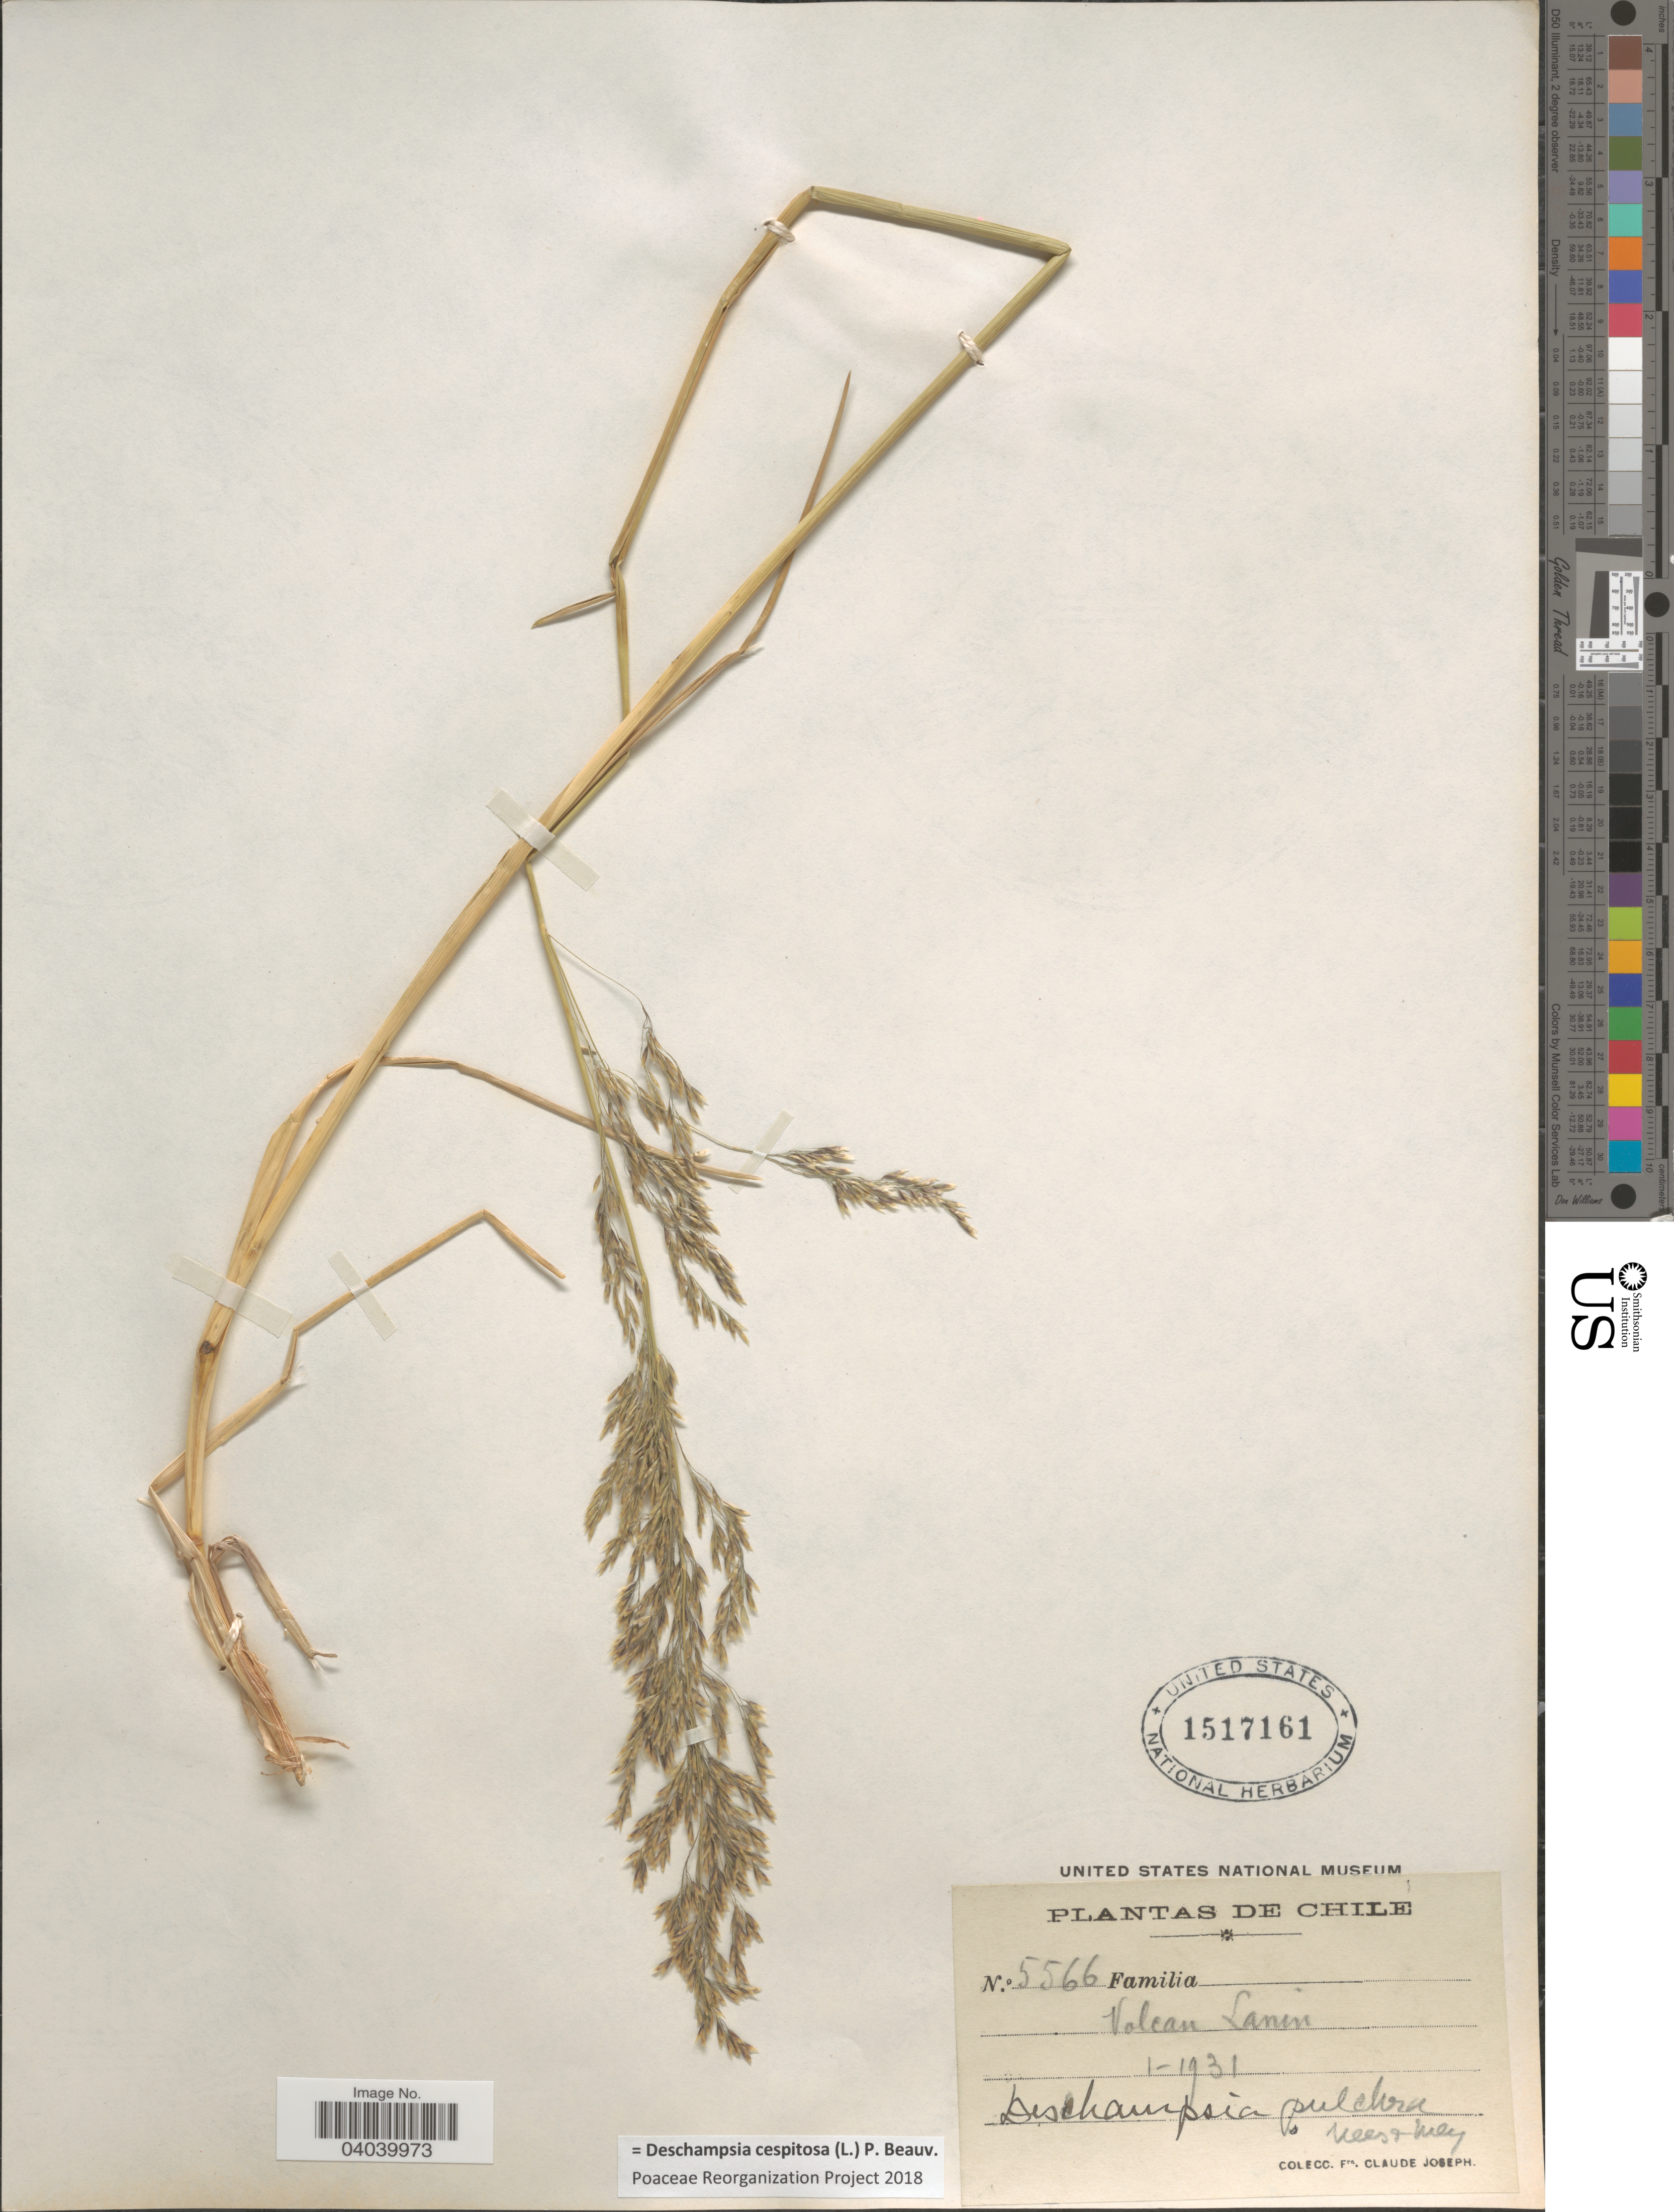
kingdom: Plantae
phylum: Tracheophyta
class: Liliopsida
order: Poales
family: Poaceae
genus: Deschampsia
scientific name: Deschampsia cespitosa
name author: (L.) P. Beauv.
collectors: Bro. Claude-Joseph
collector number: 5566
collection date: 1931-01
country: Chile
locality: Volcan Lanín.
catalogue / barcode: US 1517161